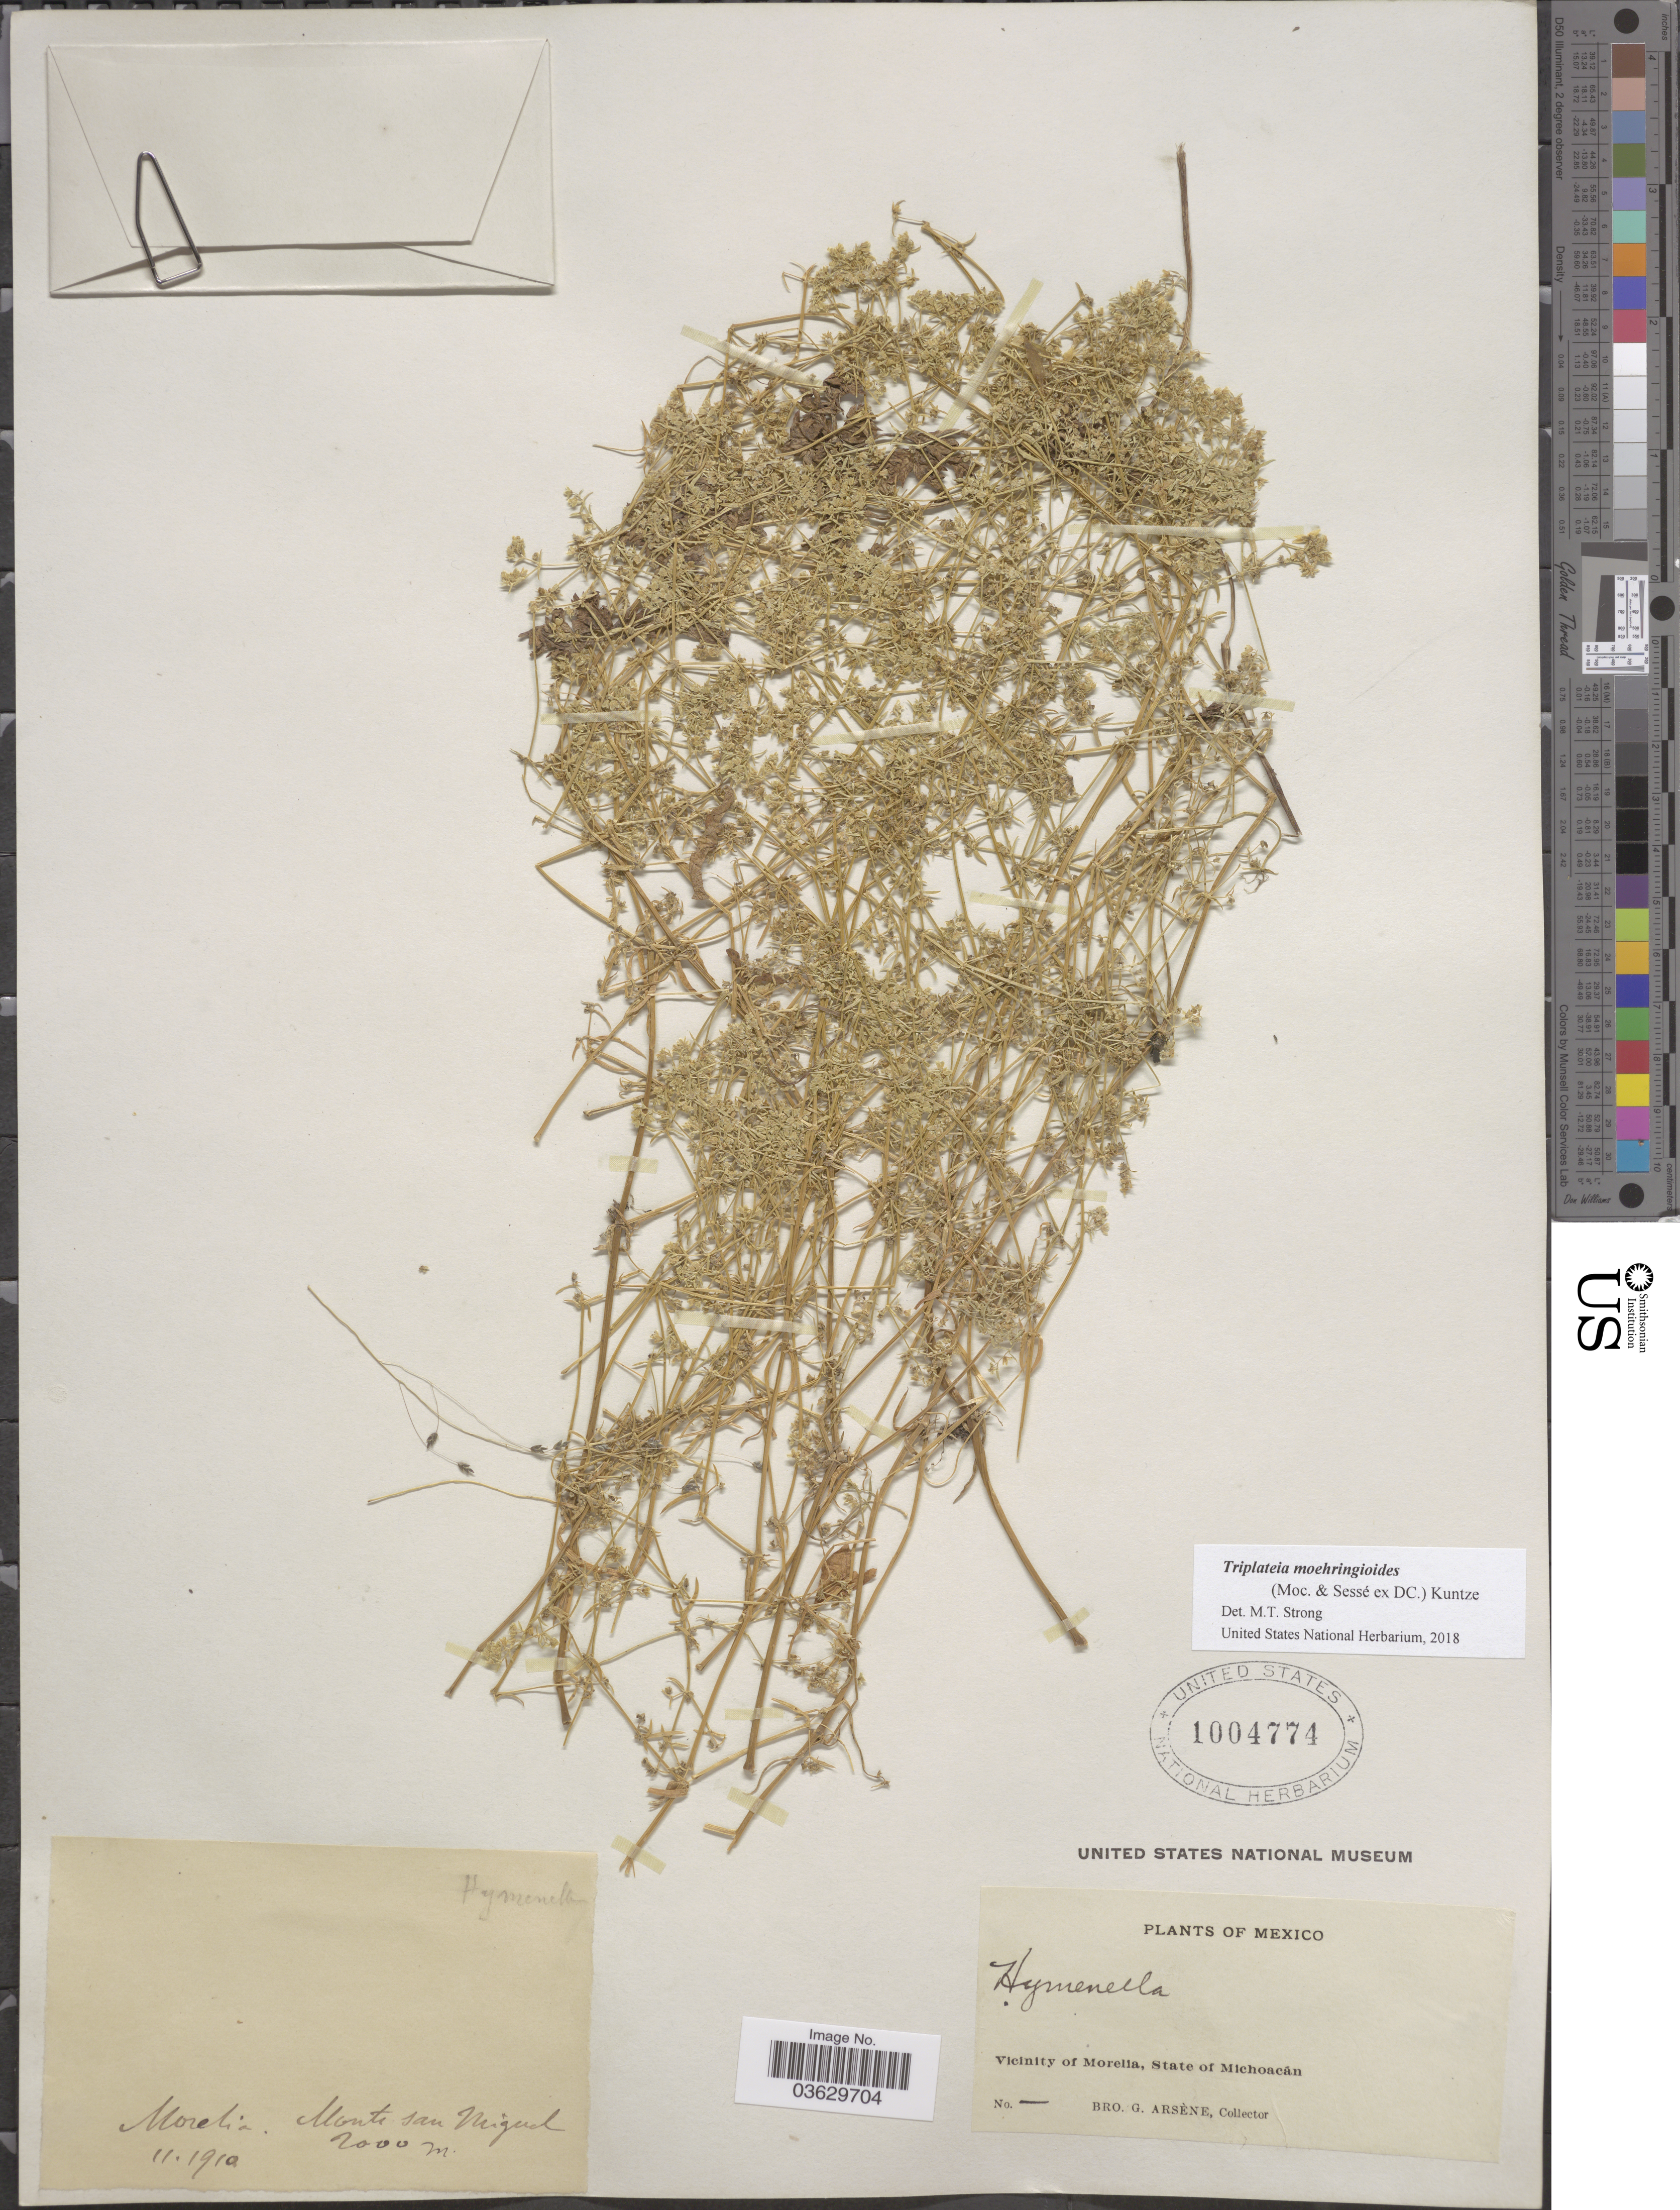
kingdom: Plantae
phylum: Tracheophyta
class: Magnoliopsida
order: Caryophyllales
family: Caryophyllaceae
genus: Triplateia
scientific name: Triplateia moehringiodes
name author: (DC.) Kuntze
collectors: Bro. G. Arsène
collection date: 1910-11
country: Mexico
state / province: Michoacán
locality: Vicinity of Morelia. Monte San Miguel.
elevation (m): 2000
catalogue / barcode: US 1004774